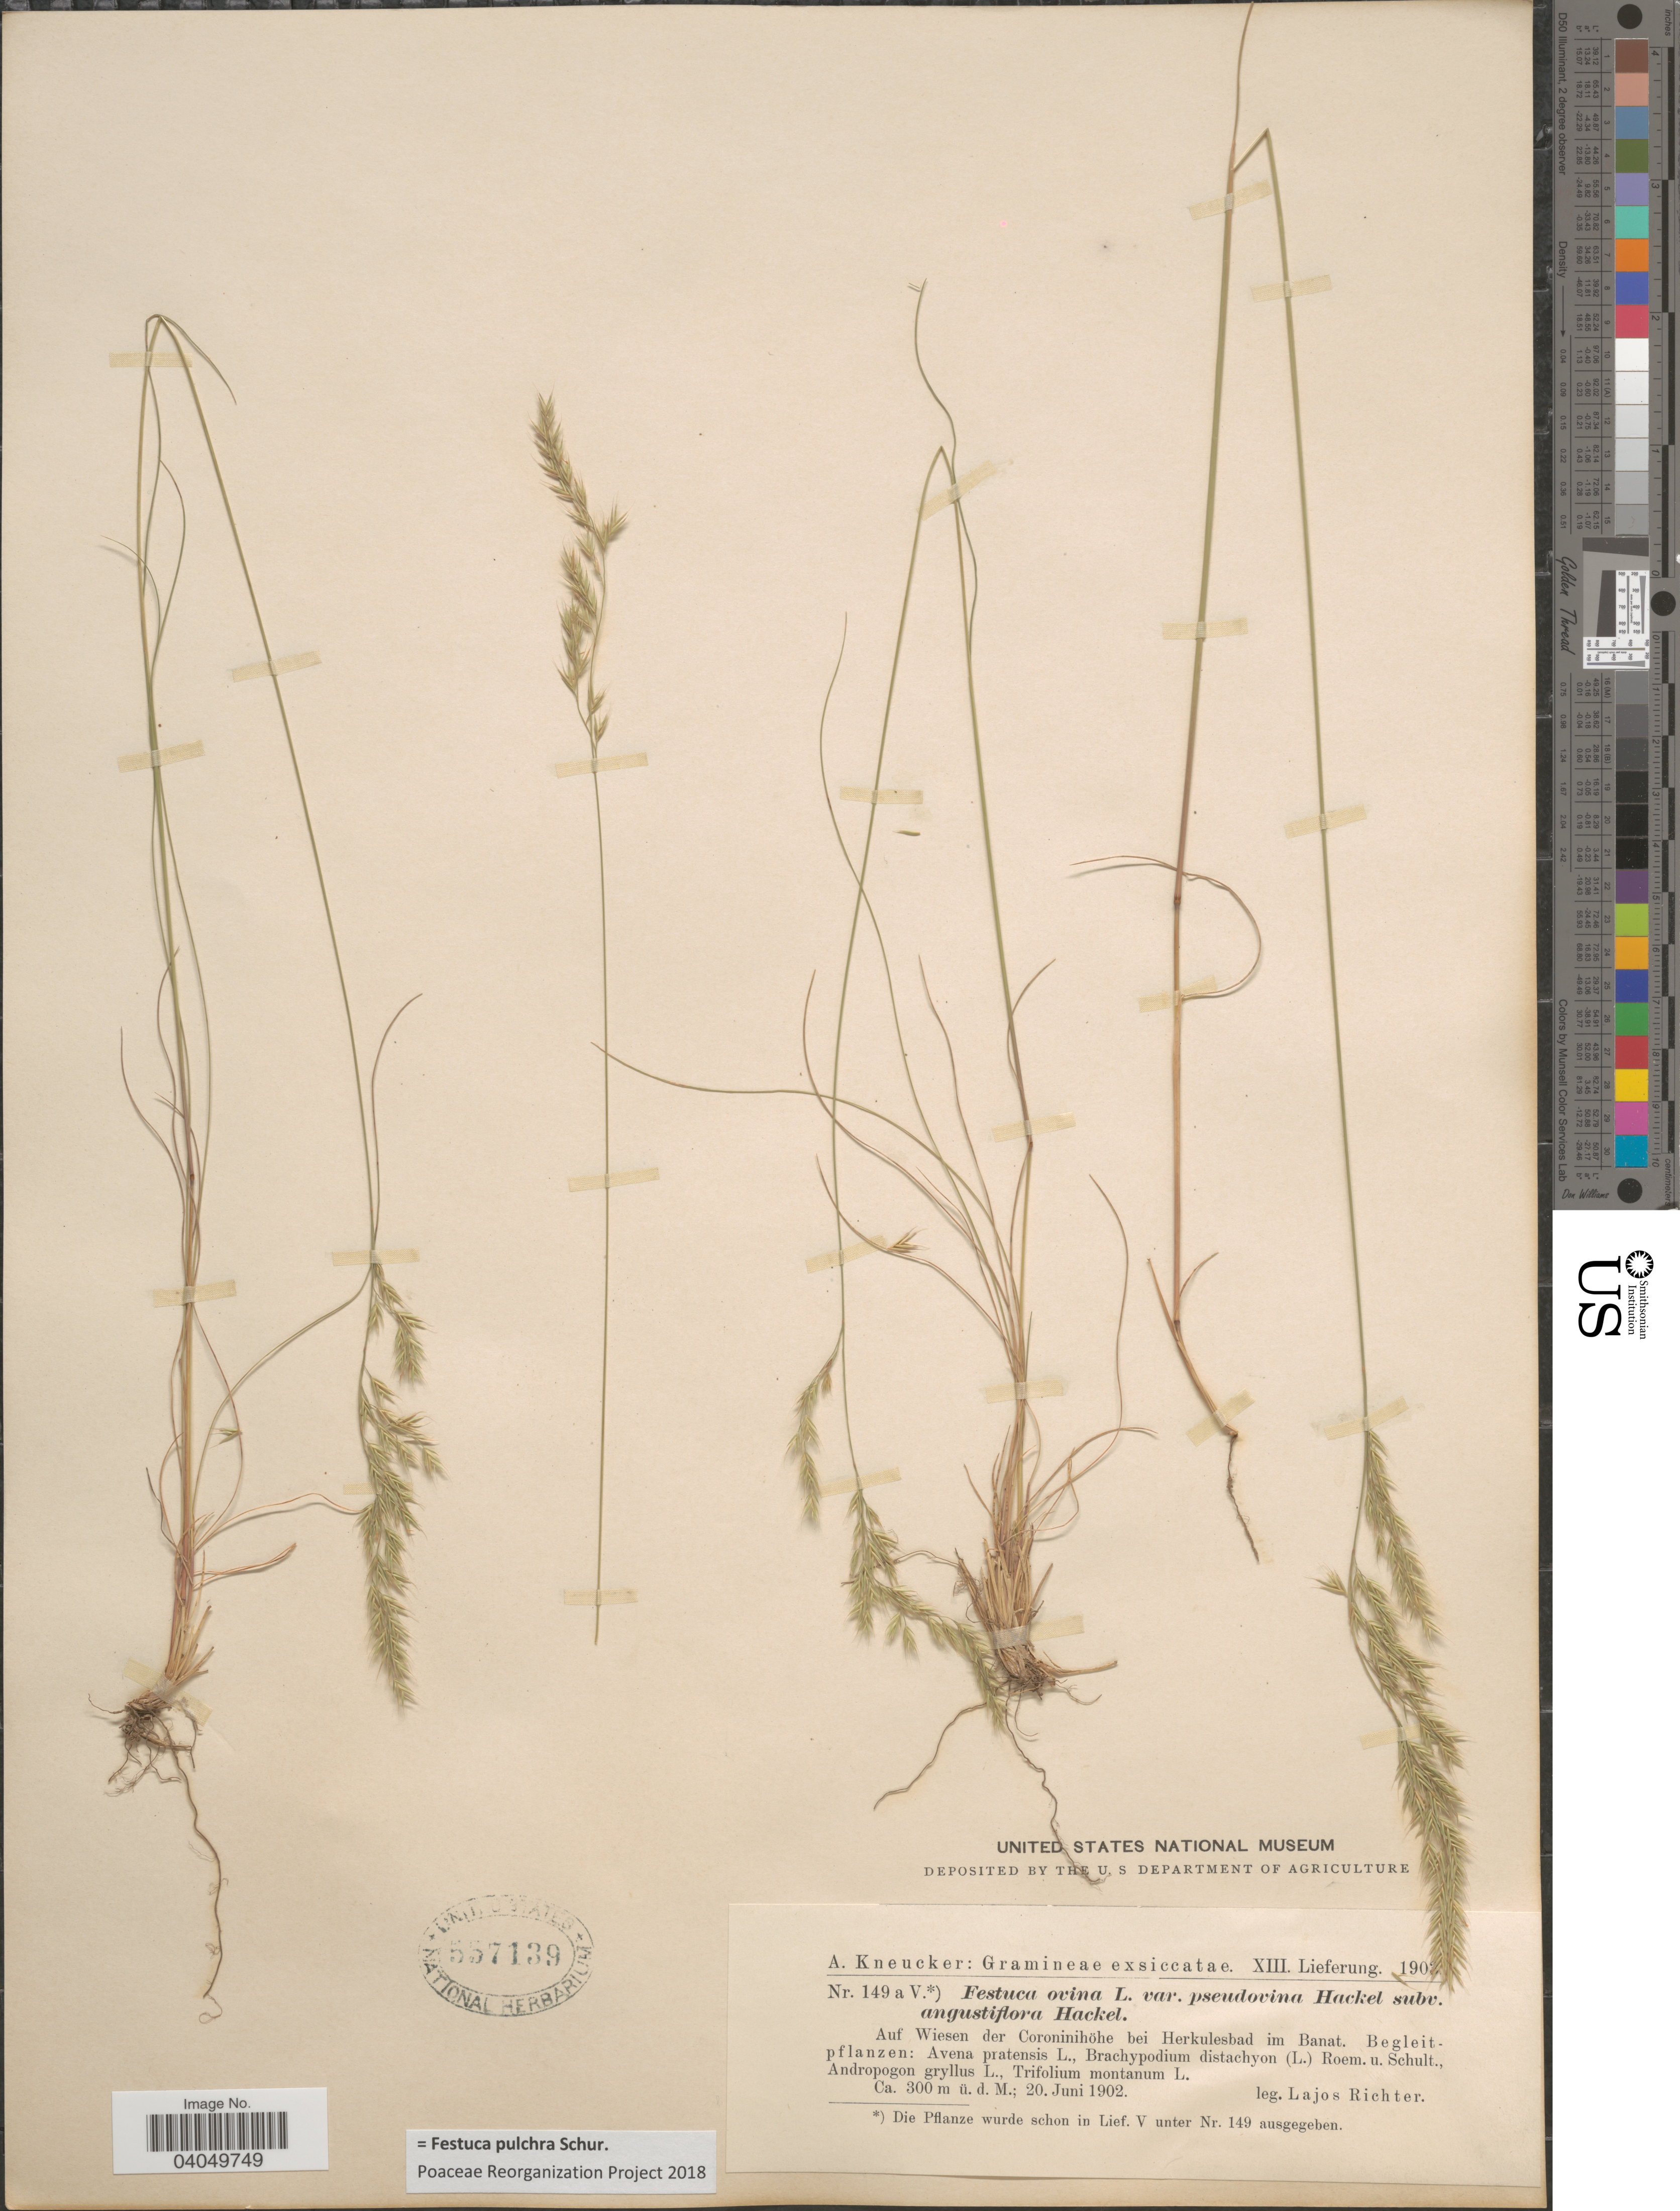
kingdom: Plantae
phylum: Tracheophyta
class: Liliopsida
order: Poales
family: Poaceae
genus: Festuca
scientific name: Festuca pulchra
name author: Schur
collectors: L. Richter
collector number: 149a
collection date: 1902-06-20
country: Romania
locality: Auf Wiesen der Coroninihöhe bei Herkulesbad im Banat.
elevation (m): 300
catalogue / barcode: US 557139